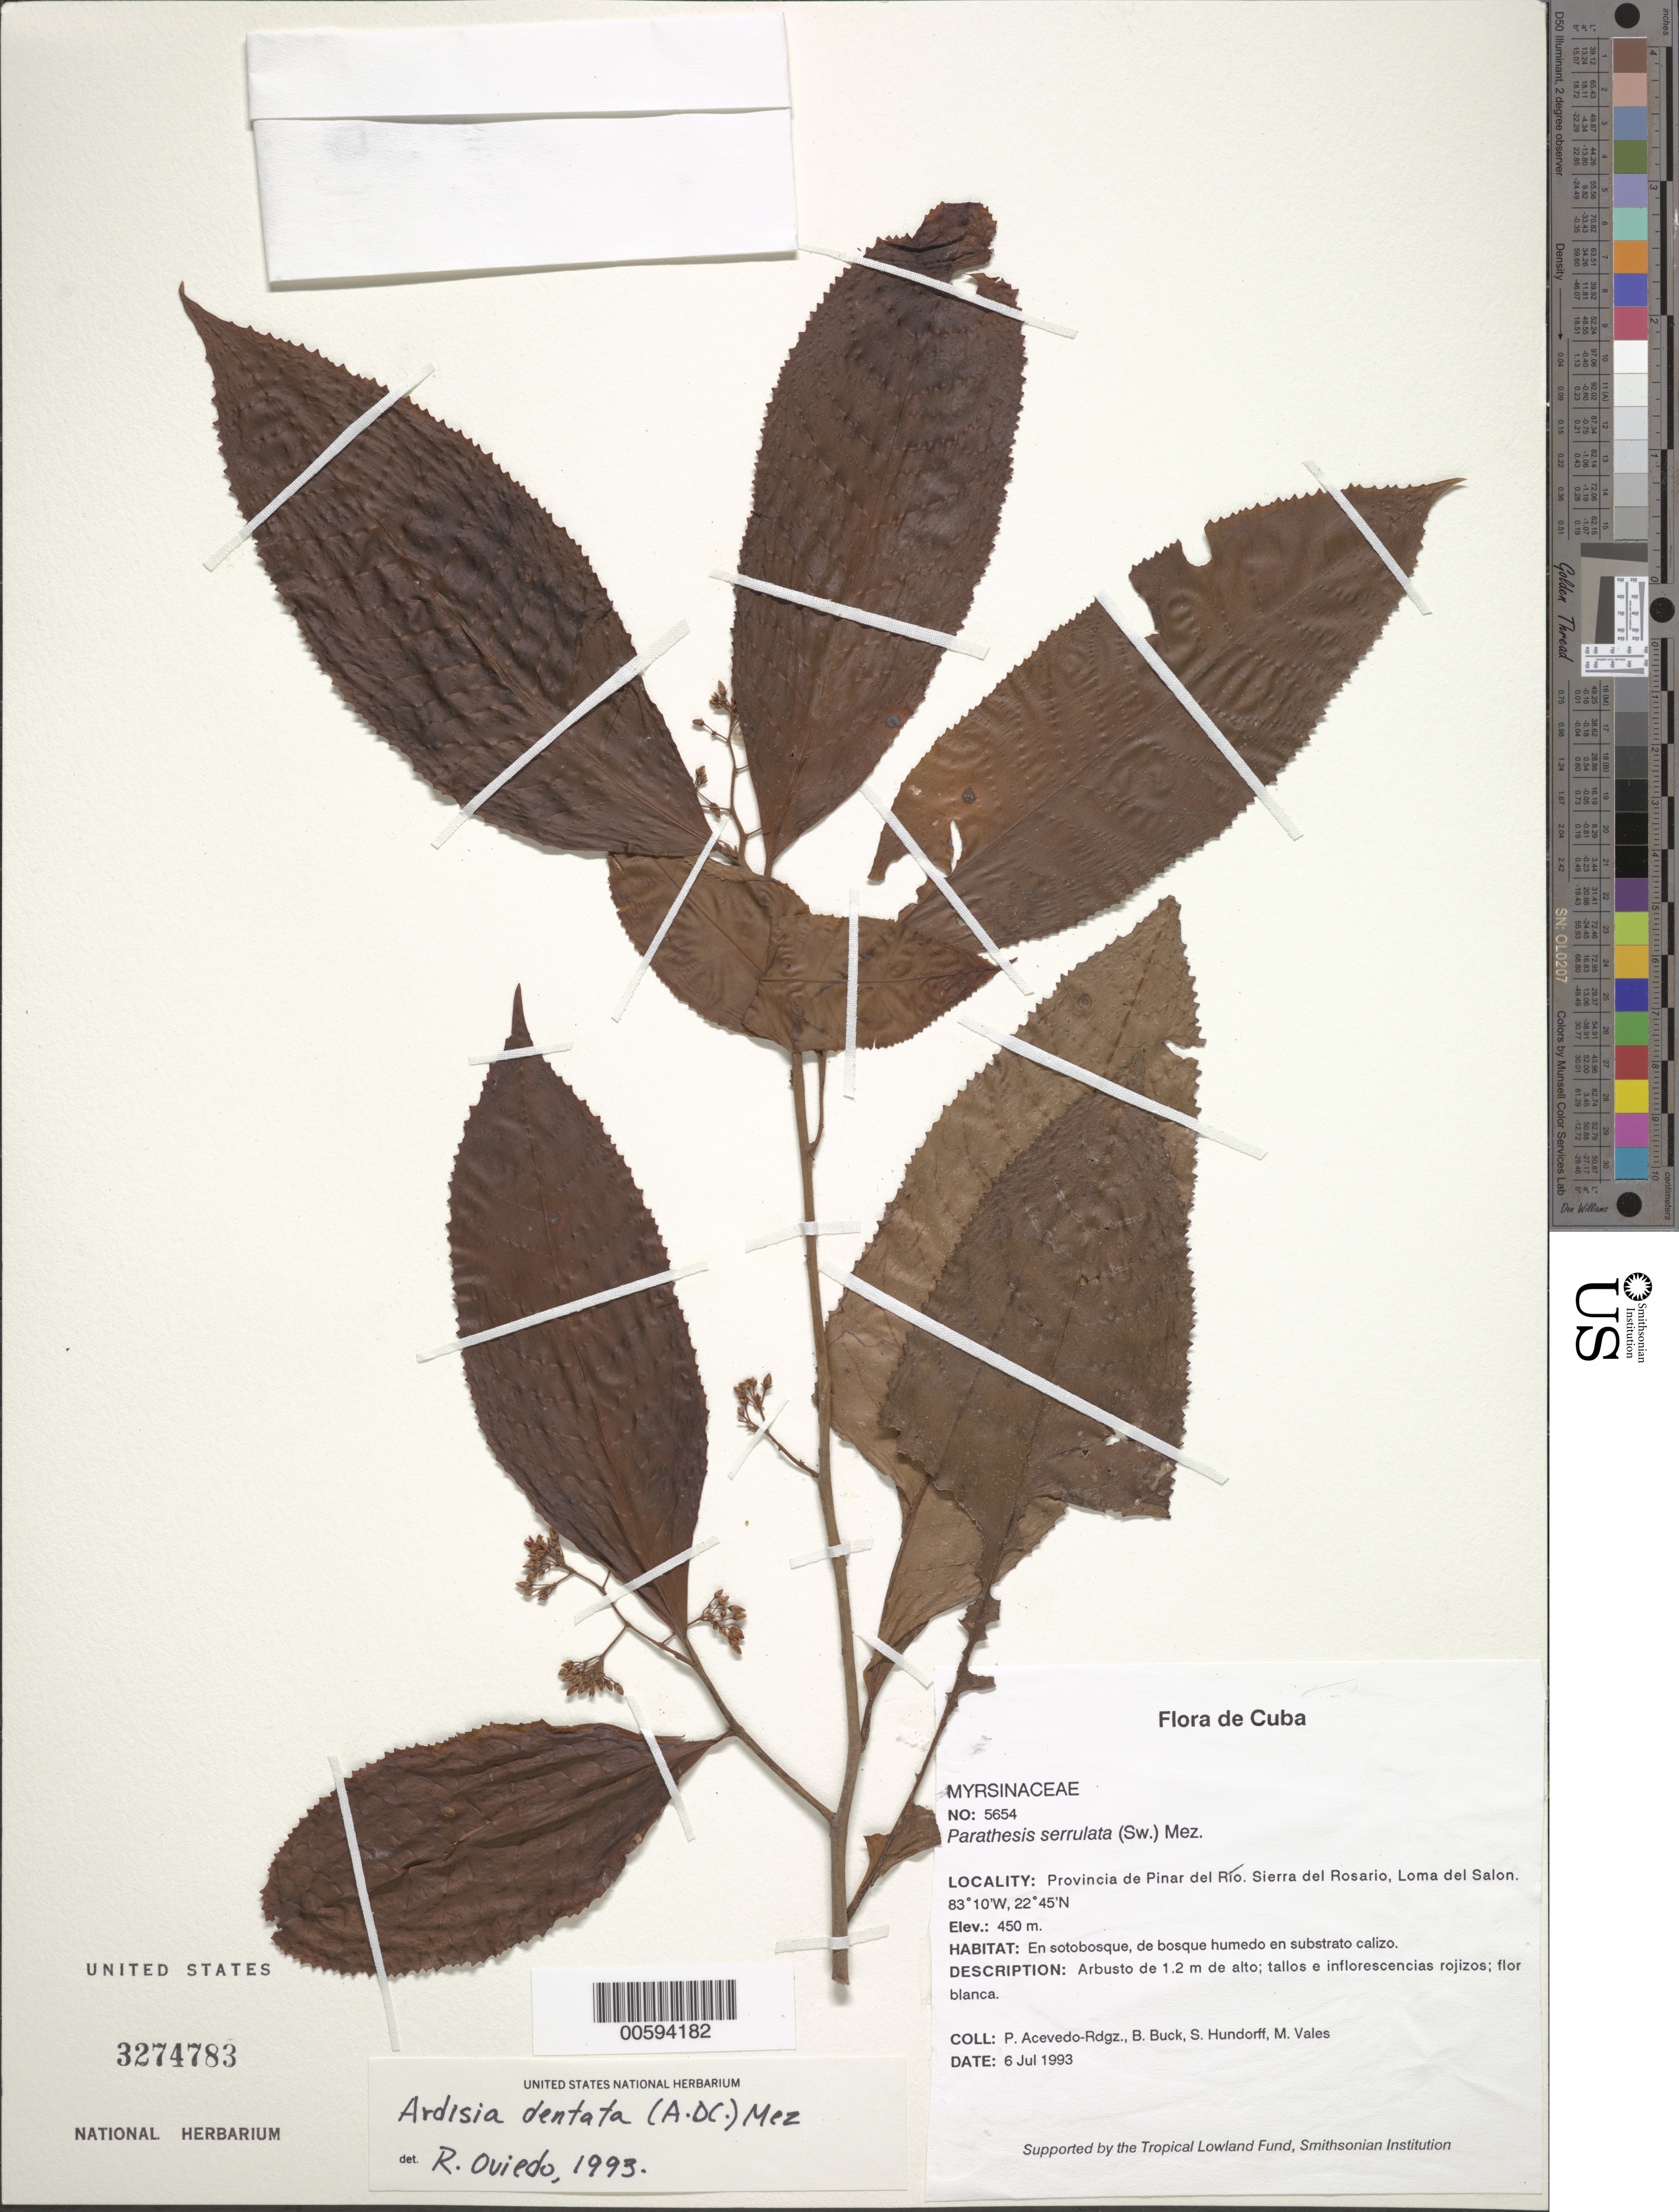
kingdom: Plantae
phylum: Tracheophyta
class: Magnoliopsida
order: Ericales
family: Primulaceae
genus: Ardisia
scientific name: Ardisia dentata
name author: (A. DC.) Mez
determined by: Oviedo, R.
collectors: P. Acevedo-Rodr., B. Buck, S. Hundorf & M. Vales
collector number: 5654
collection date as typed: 06 Jul 1993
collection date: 1993-07-06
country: Cuba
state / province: Pinar del Rio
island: Cuba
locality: Provincia de Pinar del Río Sierra del Rosario, Loma del Salon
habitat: En sotobosque, de bosque humedo en substrato calizo.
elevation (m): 450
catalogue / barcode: US 3274783